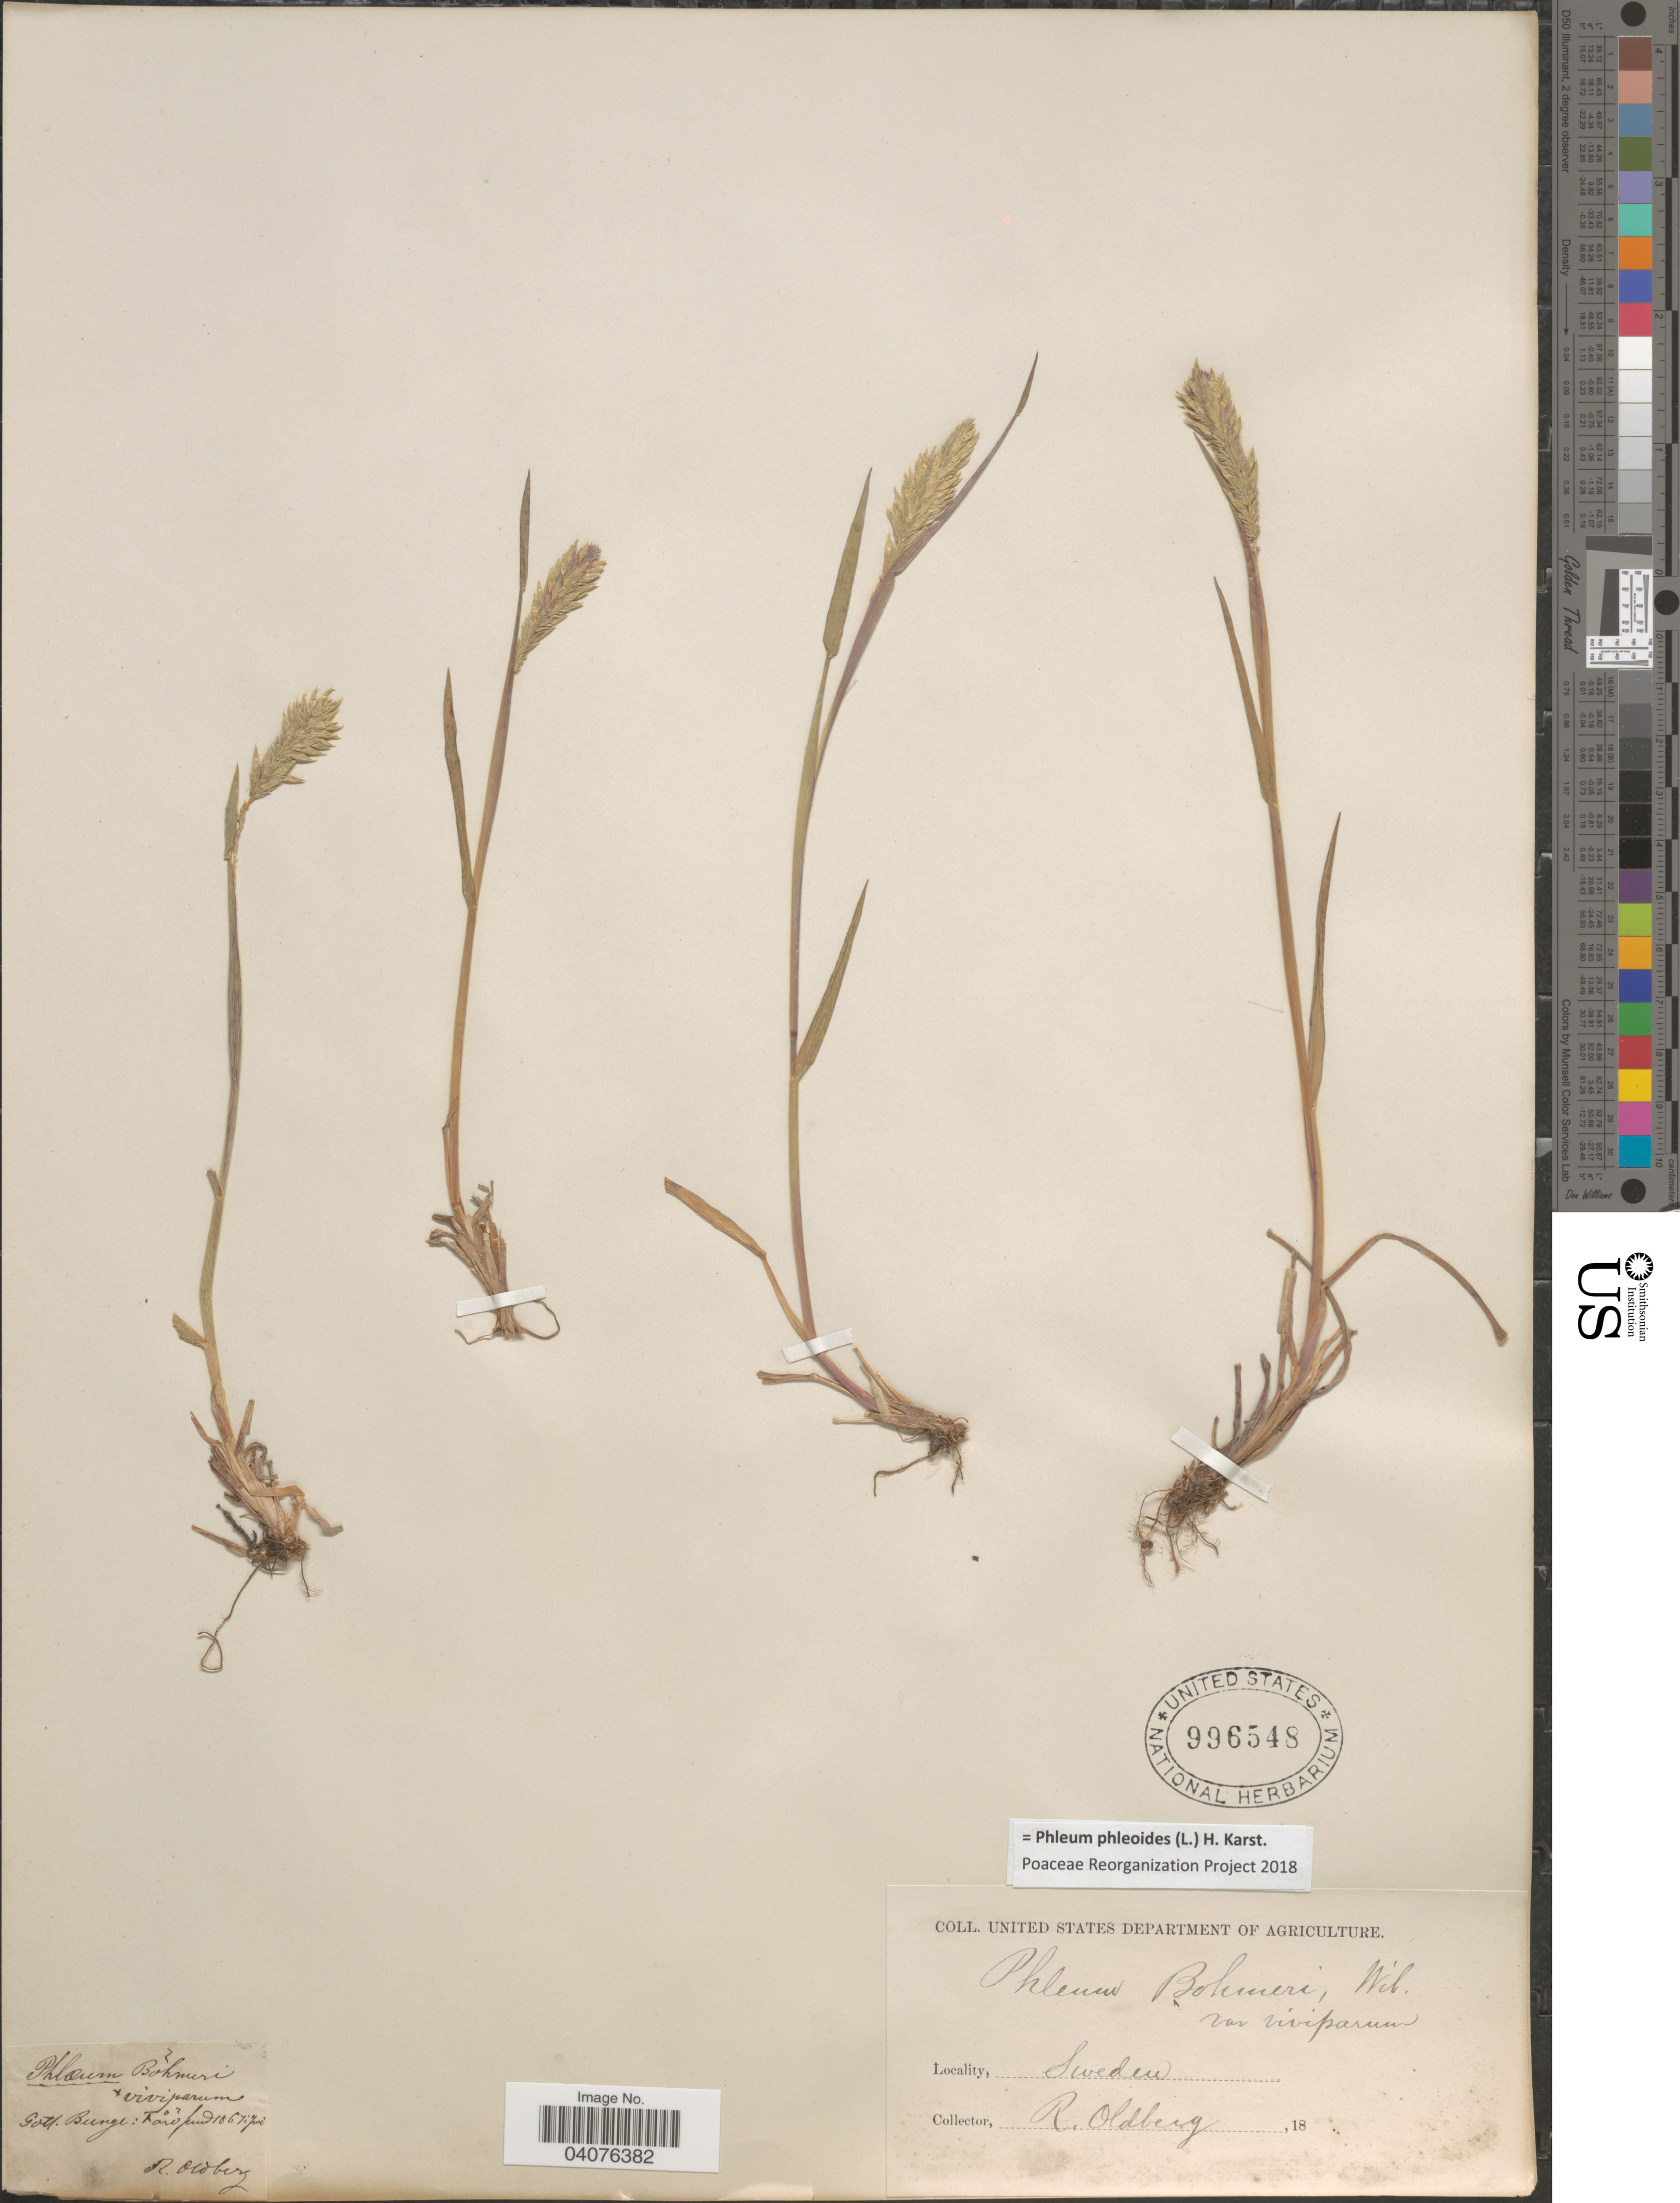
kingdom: Plantae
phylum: Tracheophyta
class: Liliopsida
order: Poales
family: Poaceae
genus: Phleum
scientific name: Phleum phleoides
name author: (L.) H. Karst.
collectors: R. Oldberg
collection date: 1867-06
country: Sweden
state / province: Gotland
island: Gotland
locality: Gotl. Bunge: Fårösund.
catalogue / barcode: US 996548